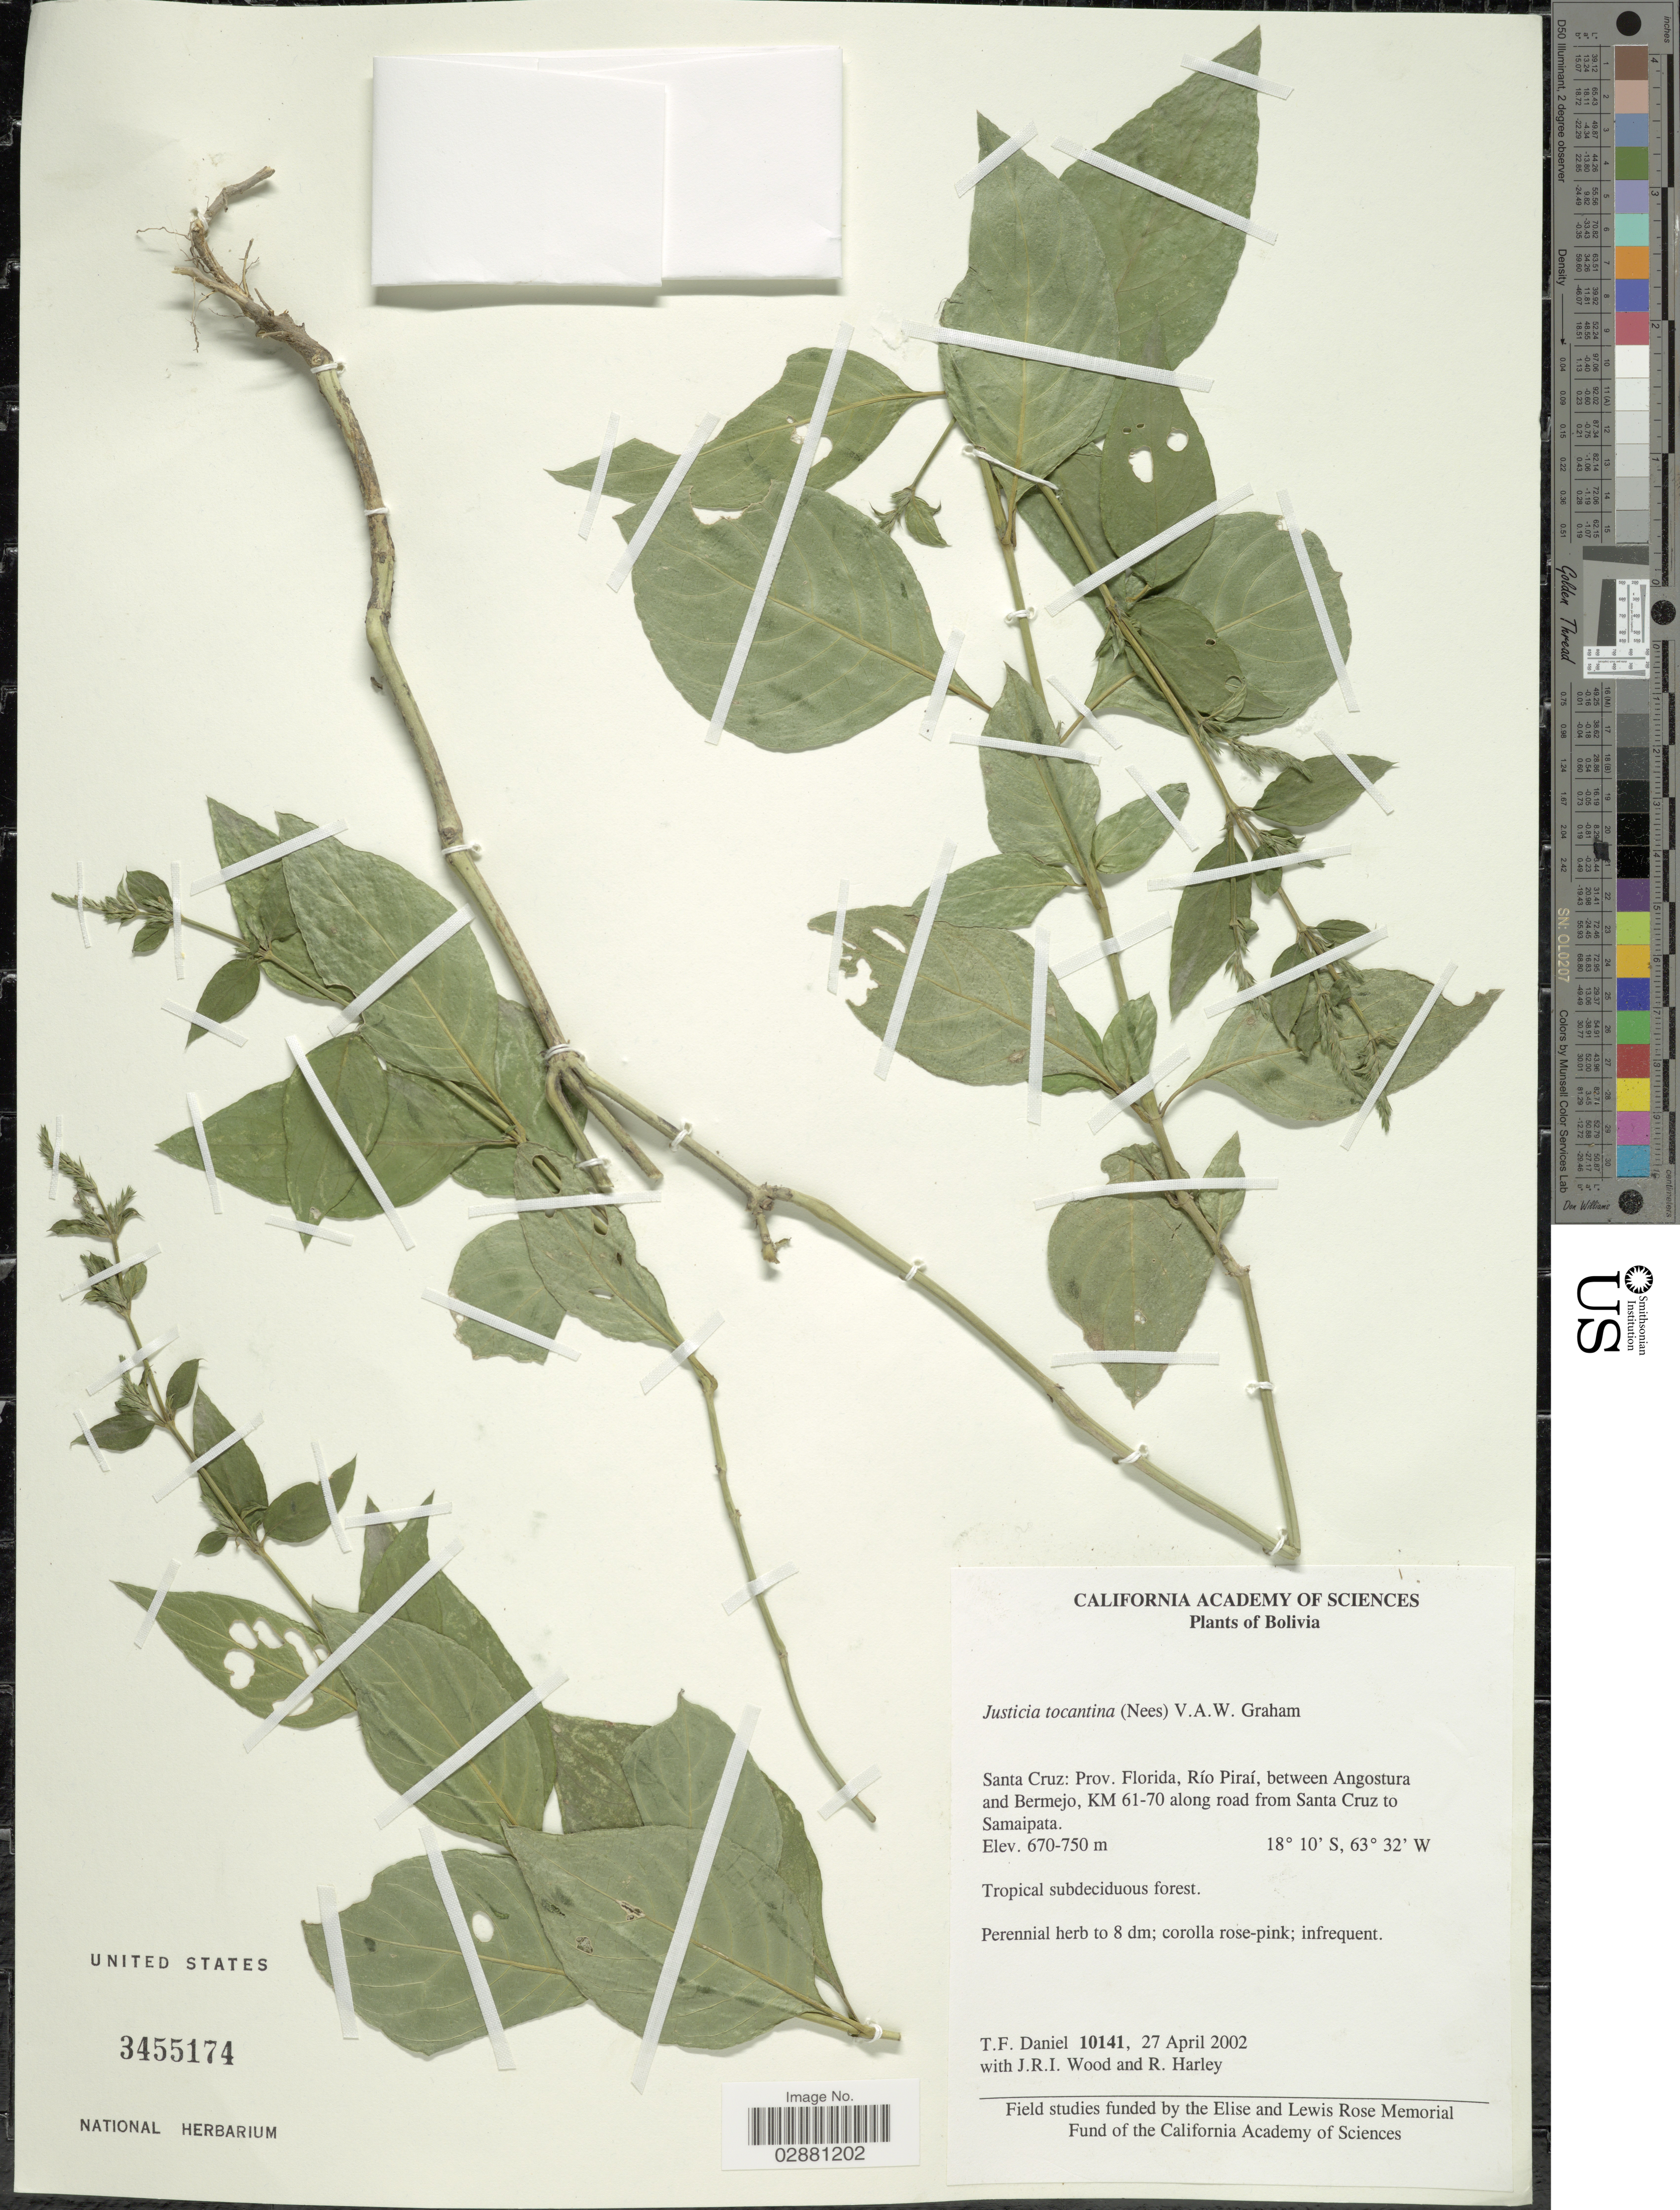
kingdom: Plantae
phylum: Tracheophyta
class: Magnoliopsida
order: Lamiales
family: Acanthaceae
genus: Justicia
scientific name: Justicia tocantina subsp. andina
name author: Wassh. & J.R.I. Wood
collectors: T. F. Daniel, J. R. I. Wood & R. Harley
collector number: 10141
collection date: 2002-04-27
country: Bolivia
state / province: Santa Cruz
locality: Prov. Florida, Río Piraí, between Angostura and Bermejo, Km 61-70 along road from Santa Cruz to Samaipata.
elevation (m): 670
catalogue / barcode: US 3455174